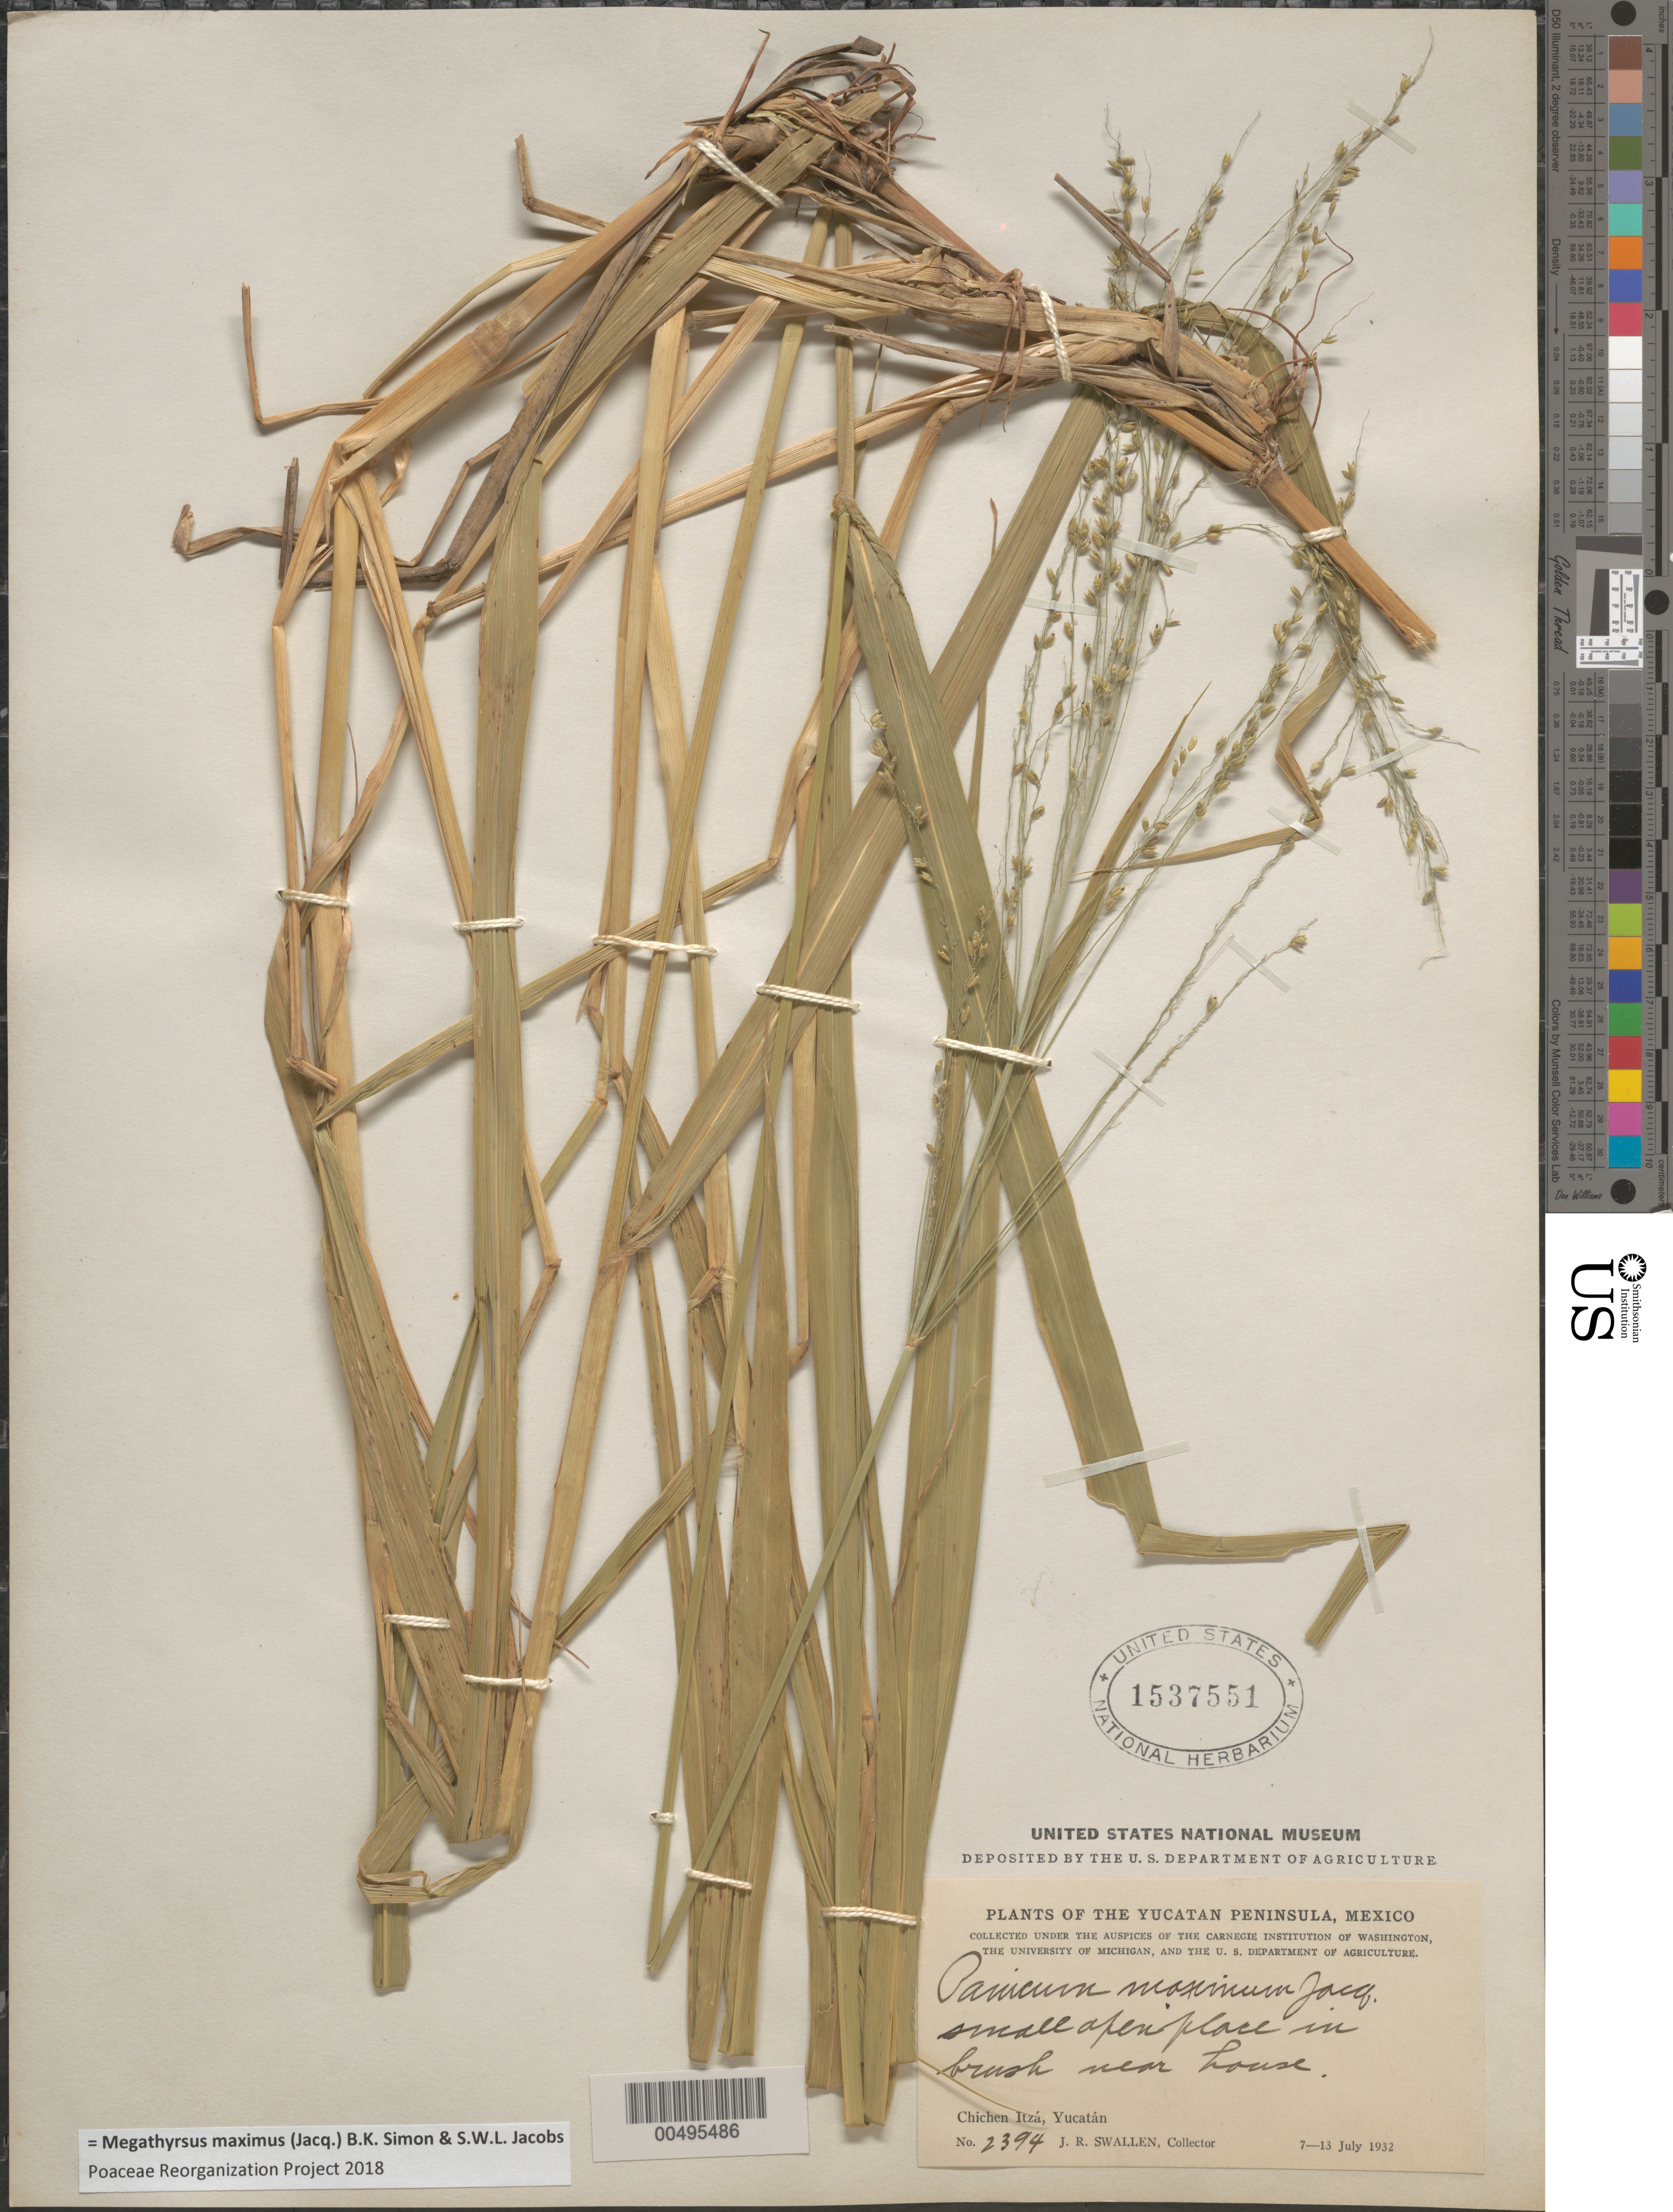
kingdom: Plantae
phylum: Tracheophyta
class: Liliopsida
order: Poales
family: Poaceae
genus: Megathyrsus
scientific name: Megathyrsus maximus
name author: (Jacq.) B.K. Simon & S.W.L. Jacobs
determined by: Poaceae Reorganization Project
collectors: J. R. Swallen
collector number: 2394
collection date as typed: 7 Jul 1932 to 13 Jul 1932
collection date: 1932-07-07/1932-07-13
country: Mexico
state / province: Yucatan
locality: Yucatan Peninsula, Chichen Itz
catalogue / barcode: US 1537551